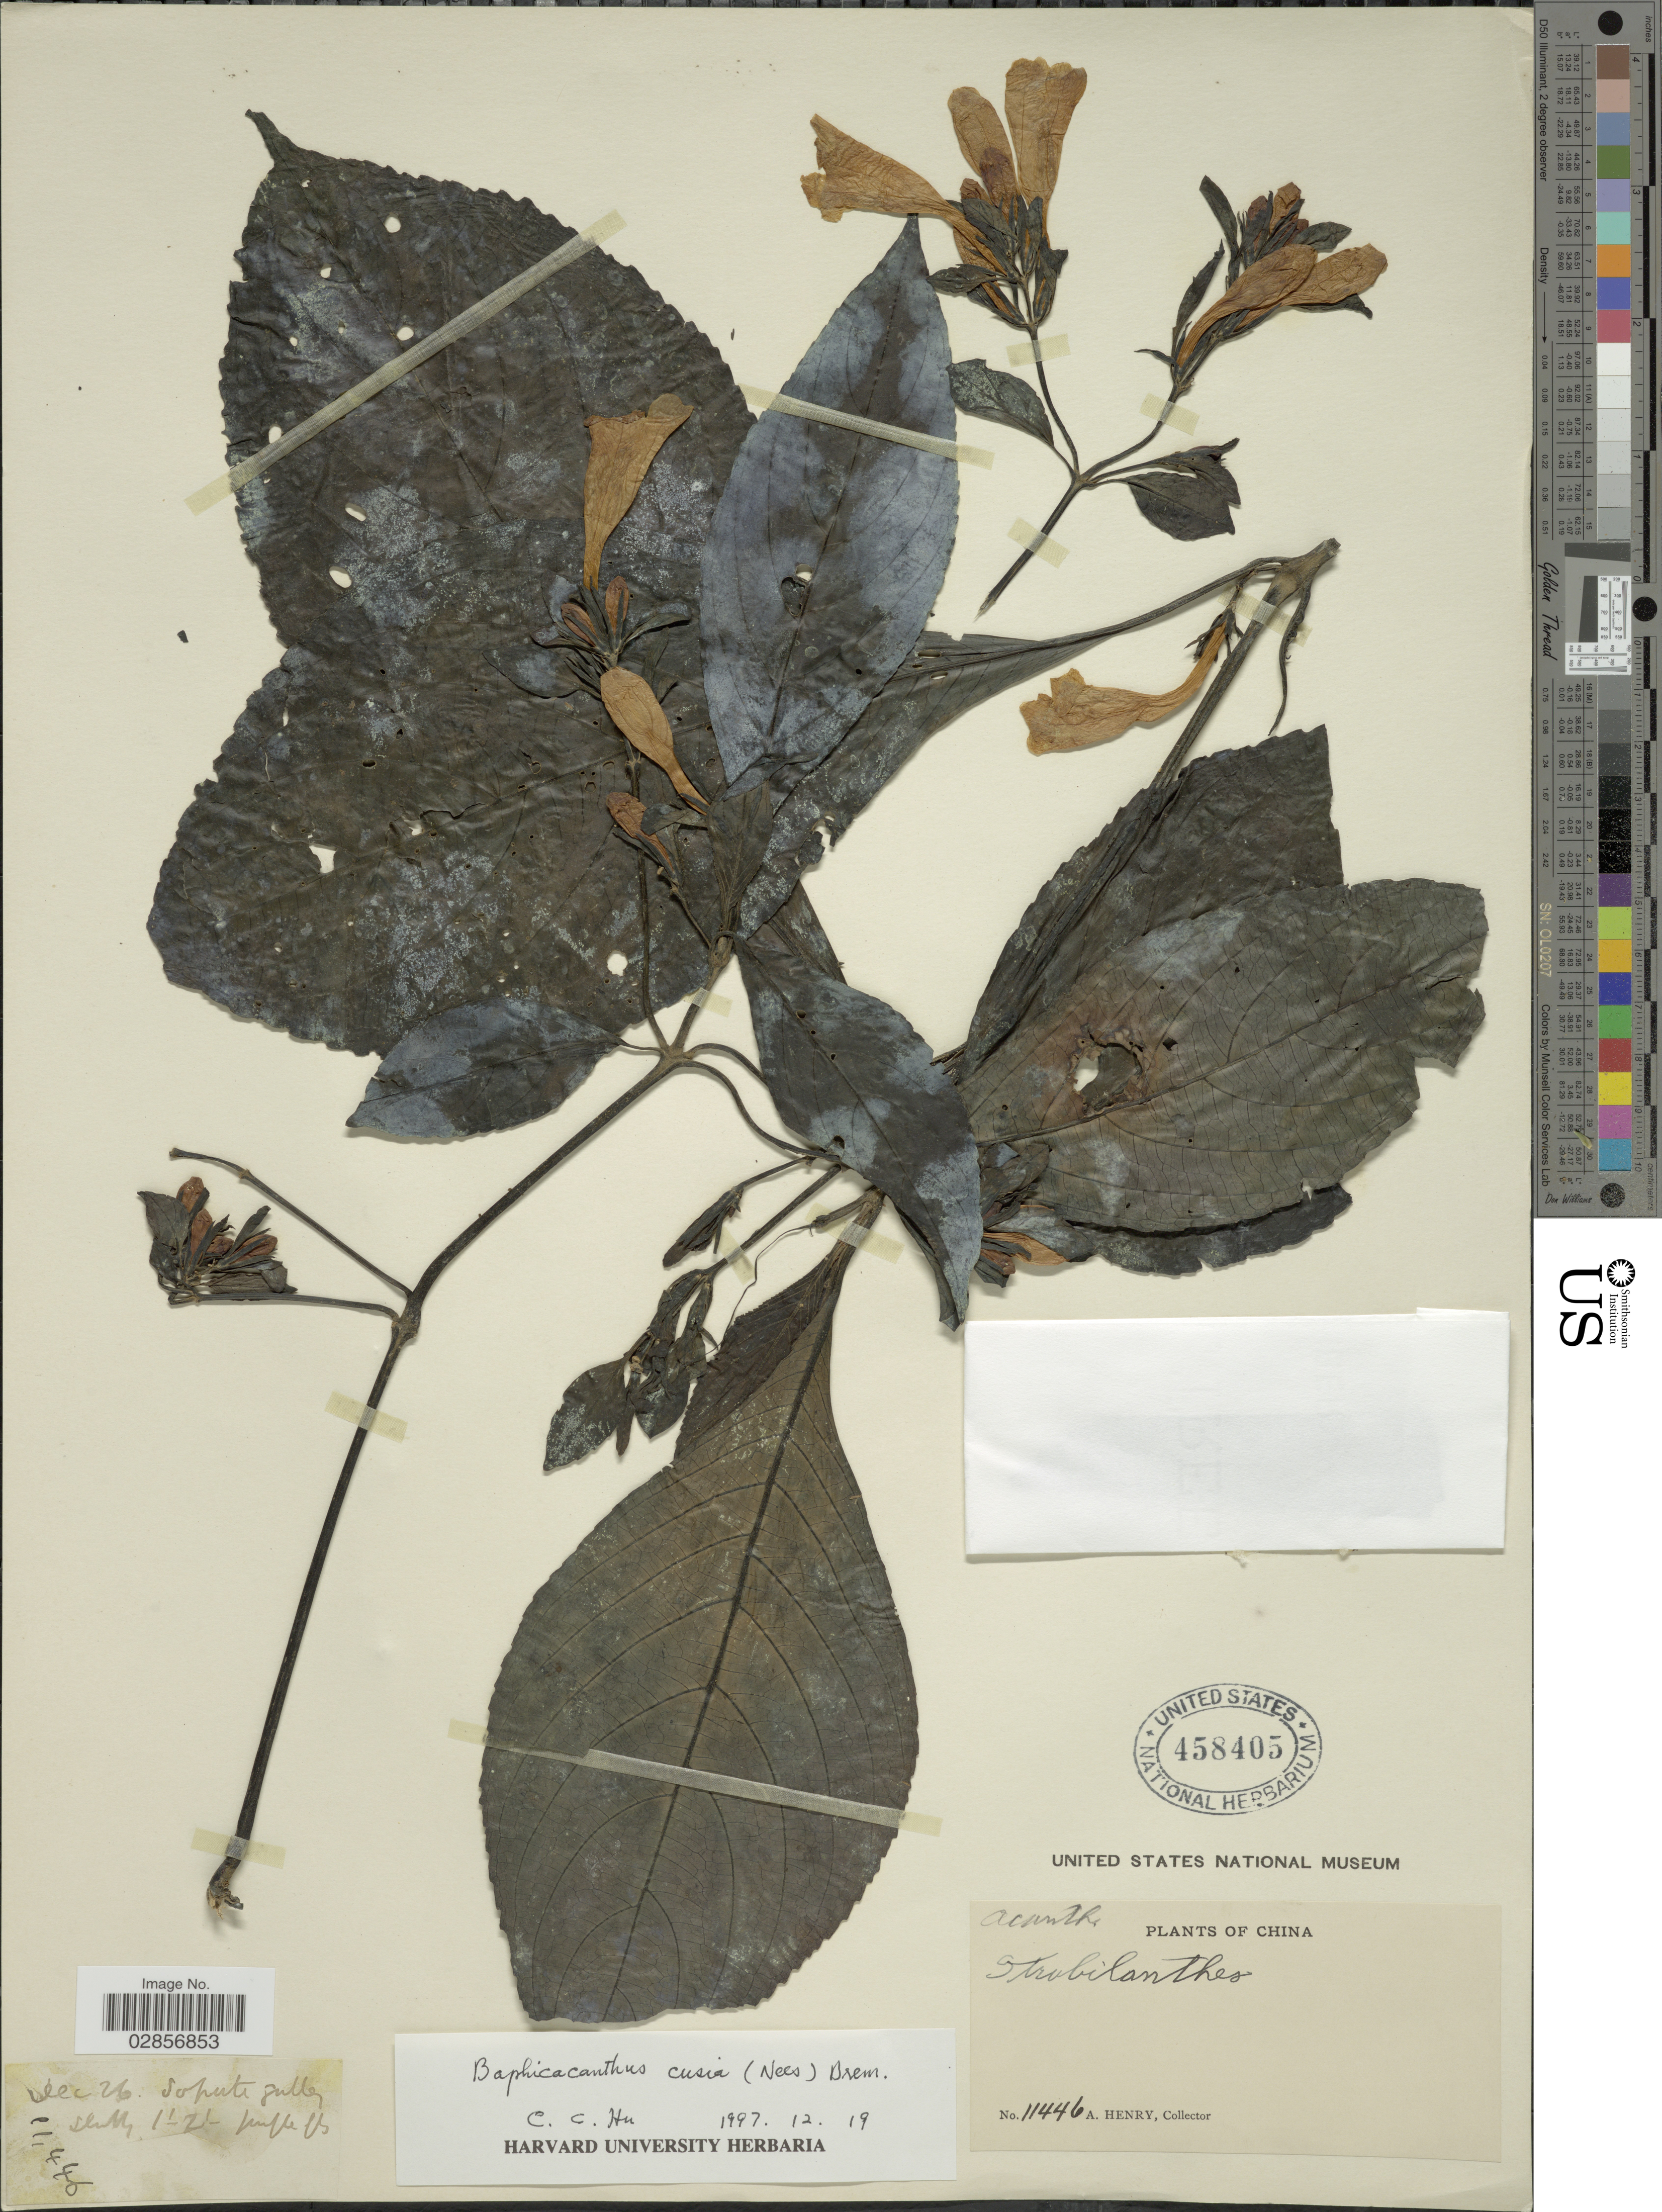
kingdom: Plantae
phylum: Tracheophyta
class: Magnoliopsida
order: Lamiales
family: Acanthaceae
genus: Baphicacanthus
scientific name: Baphicacanthus cusia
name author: (Nees) Bremek.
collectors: A. Henry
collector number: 11446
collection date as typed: Transcribed d/m/y: /12/26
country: China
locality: Soputi gulley.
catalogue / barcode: US 458405